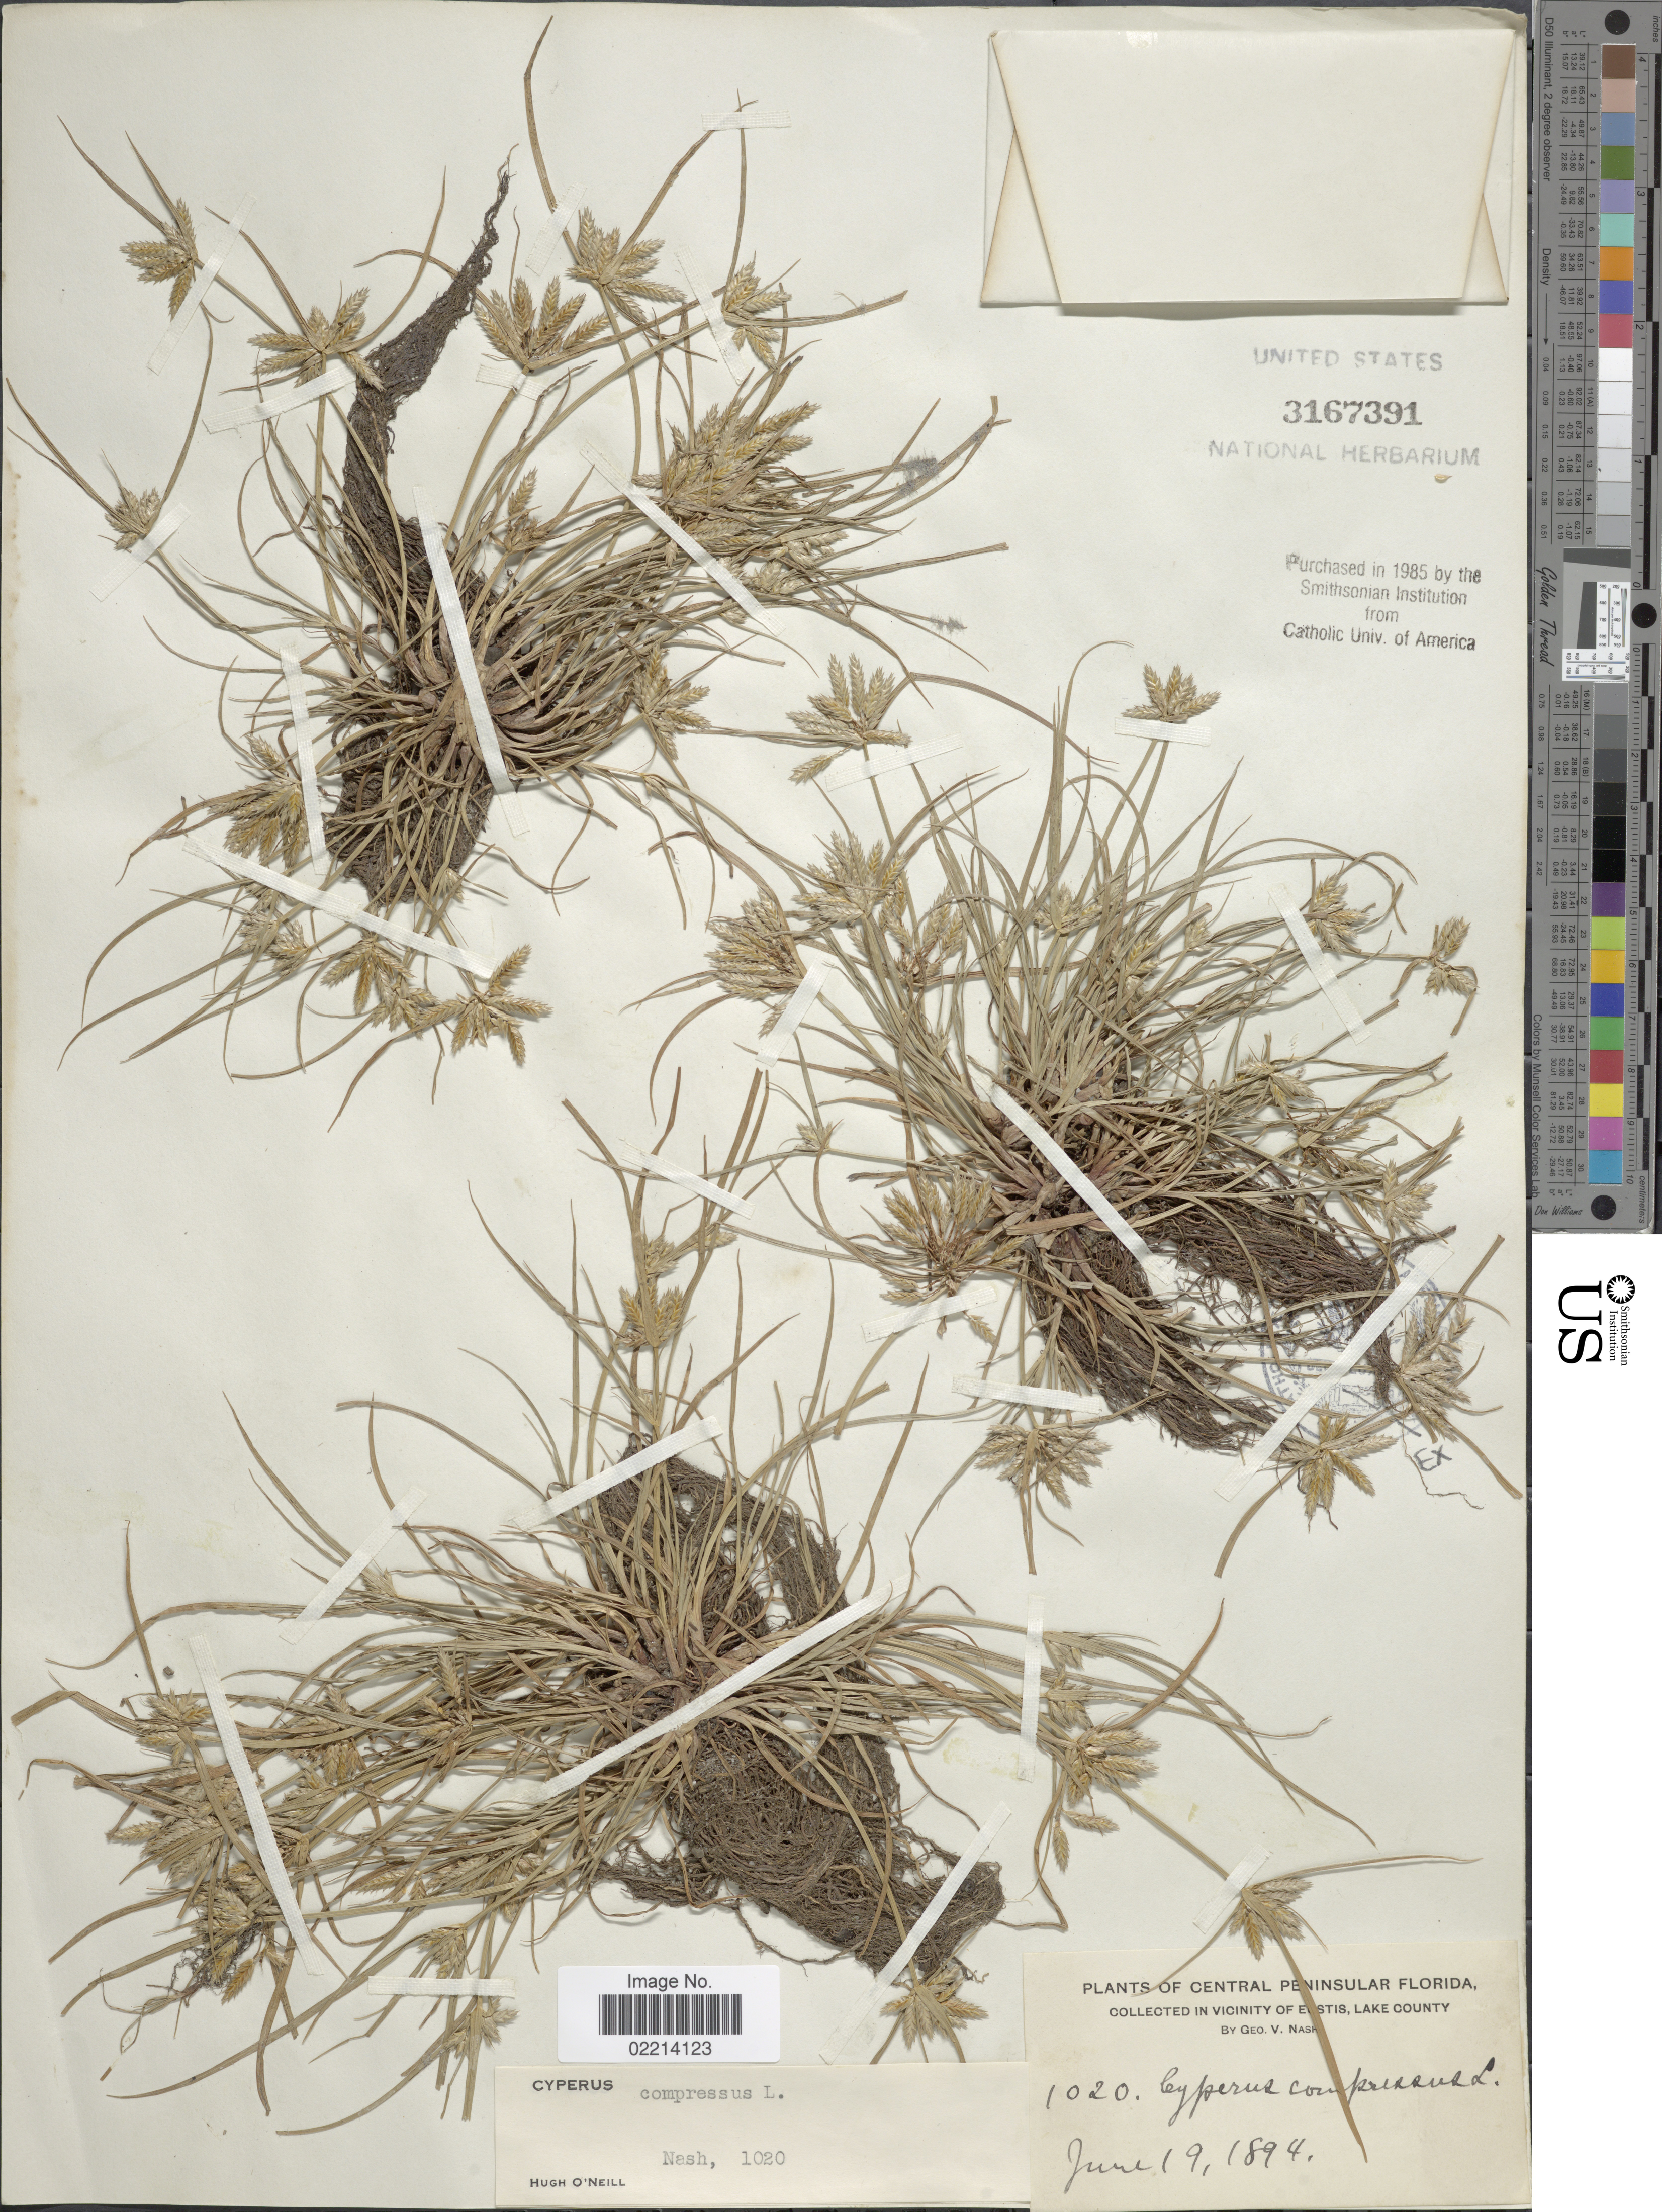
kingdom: Plantae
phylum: Tracheophyta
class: Liliopsida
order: Poales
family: Cyperaceae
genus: Cyperus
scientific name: Cyperus compressus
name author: L.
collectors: G. V. Nash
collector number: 1020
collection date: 1894-06-19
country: United States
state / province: Florida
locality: Central Peninsular Florida, in Vicinity of Eustis, Lake County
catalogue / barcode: US 3167391